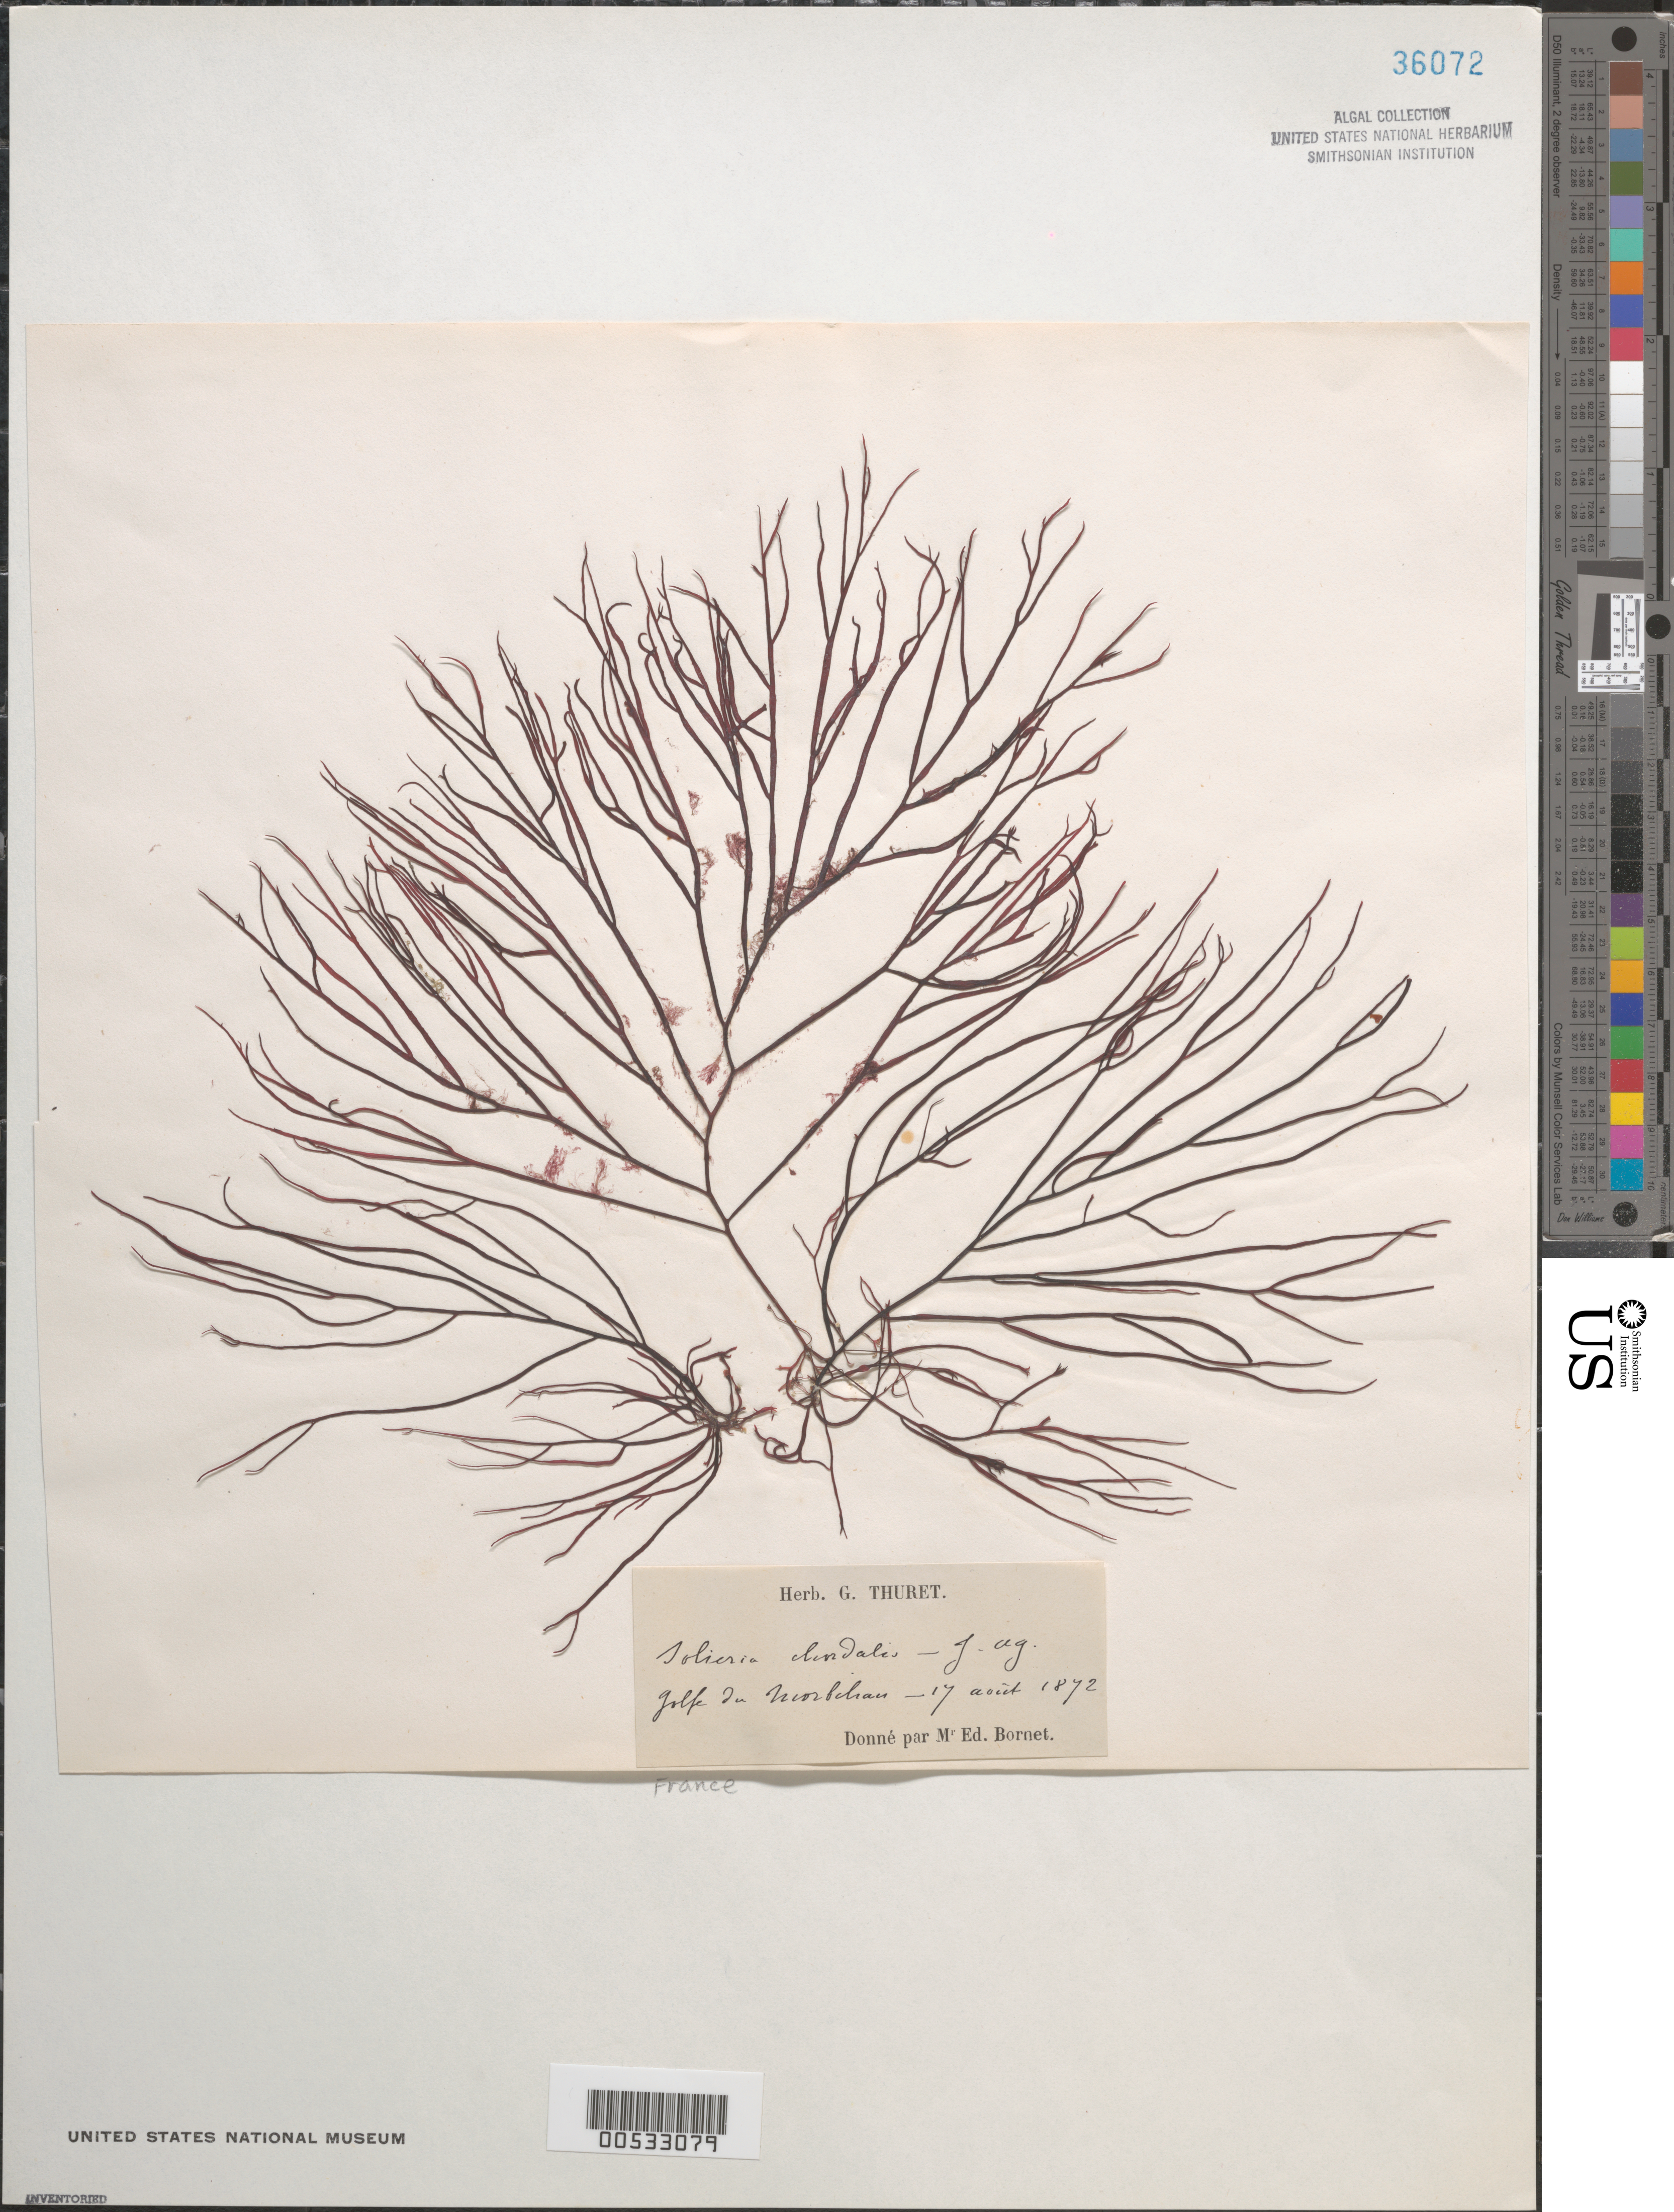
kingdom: Plantae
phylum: Rhodophyta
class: Florideophyceae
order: Gigartinales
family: Solieriaceae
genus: Solieria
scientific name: Solieria chordalis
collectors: Thuret, G. (herbarium)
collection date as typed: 17 Aug 1872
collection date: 1872-08-17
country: France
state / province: Bretagne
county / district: Morbihan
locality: Golfe du Morbihan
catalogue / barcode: US 36072